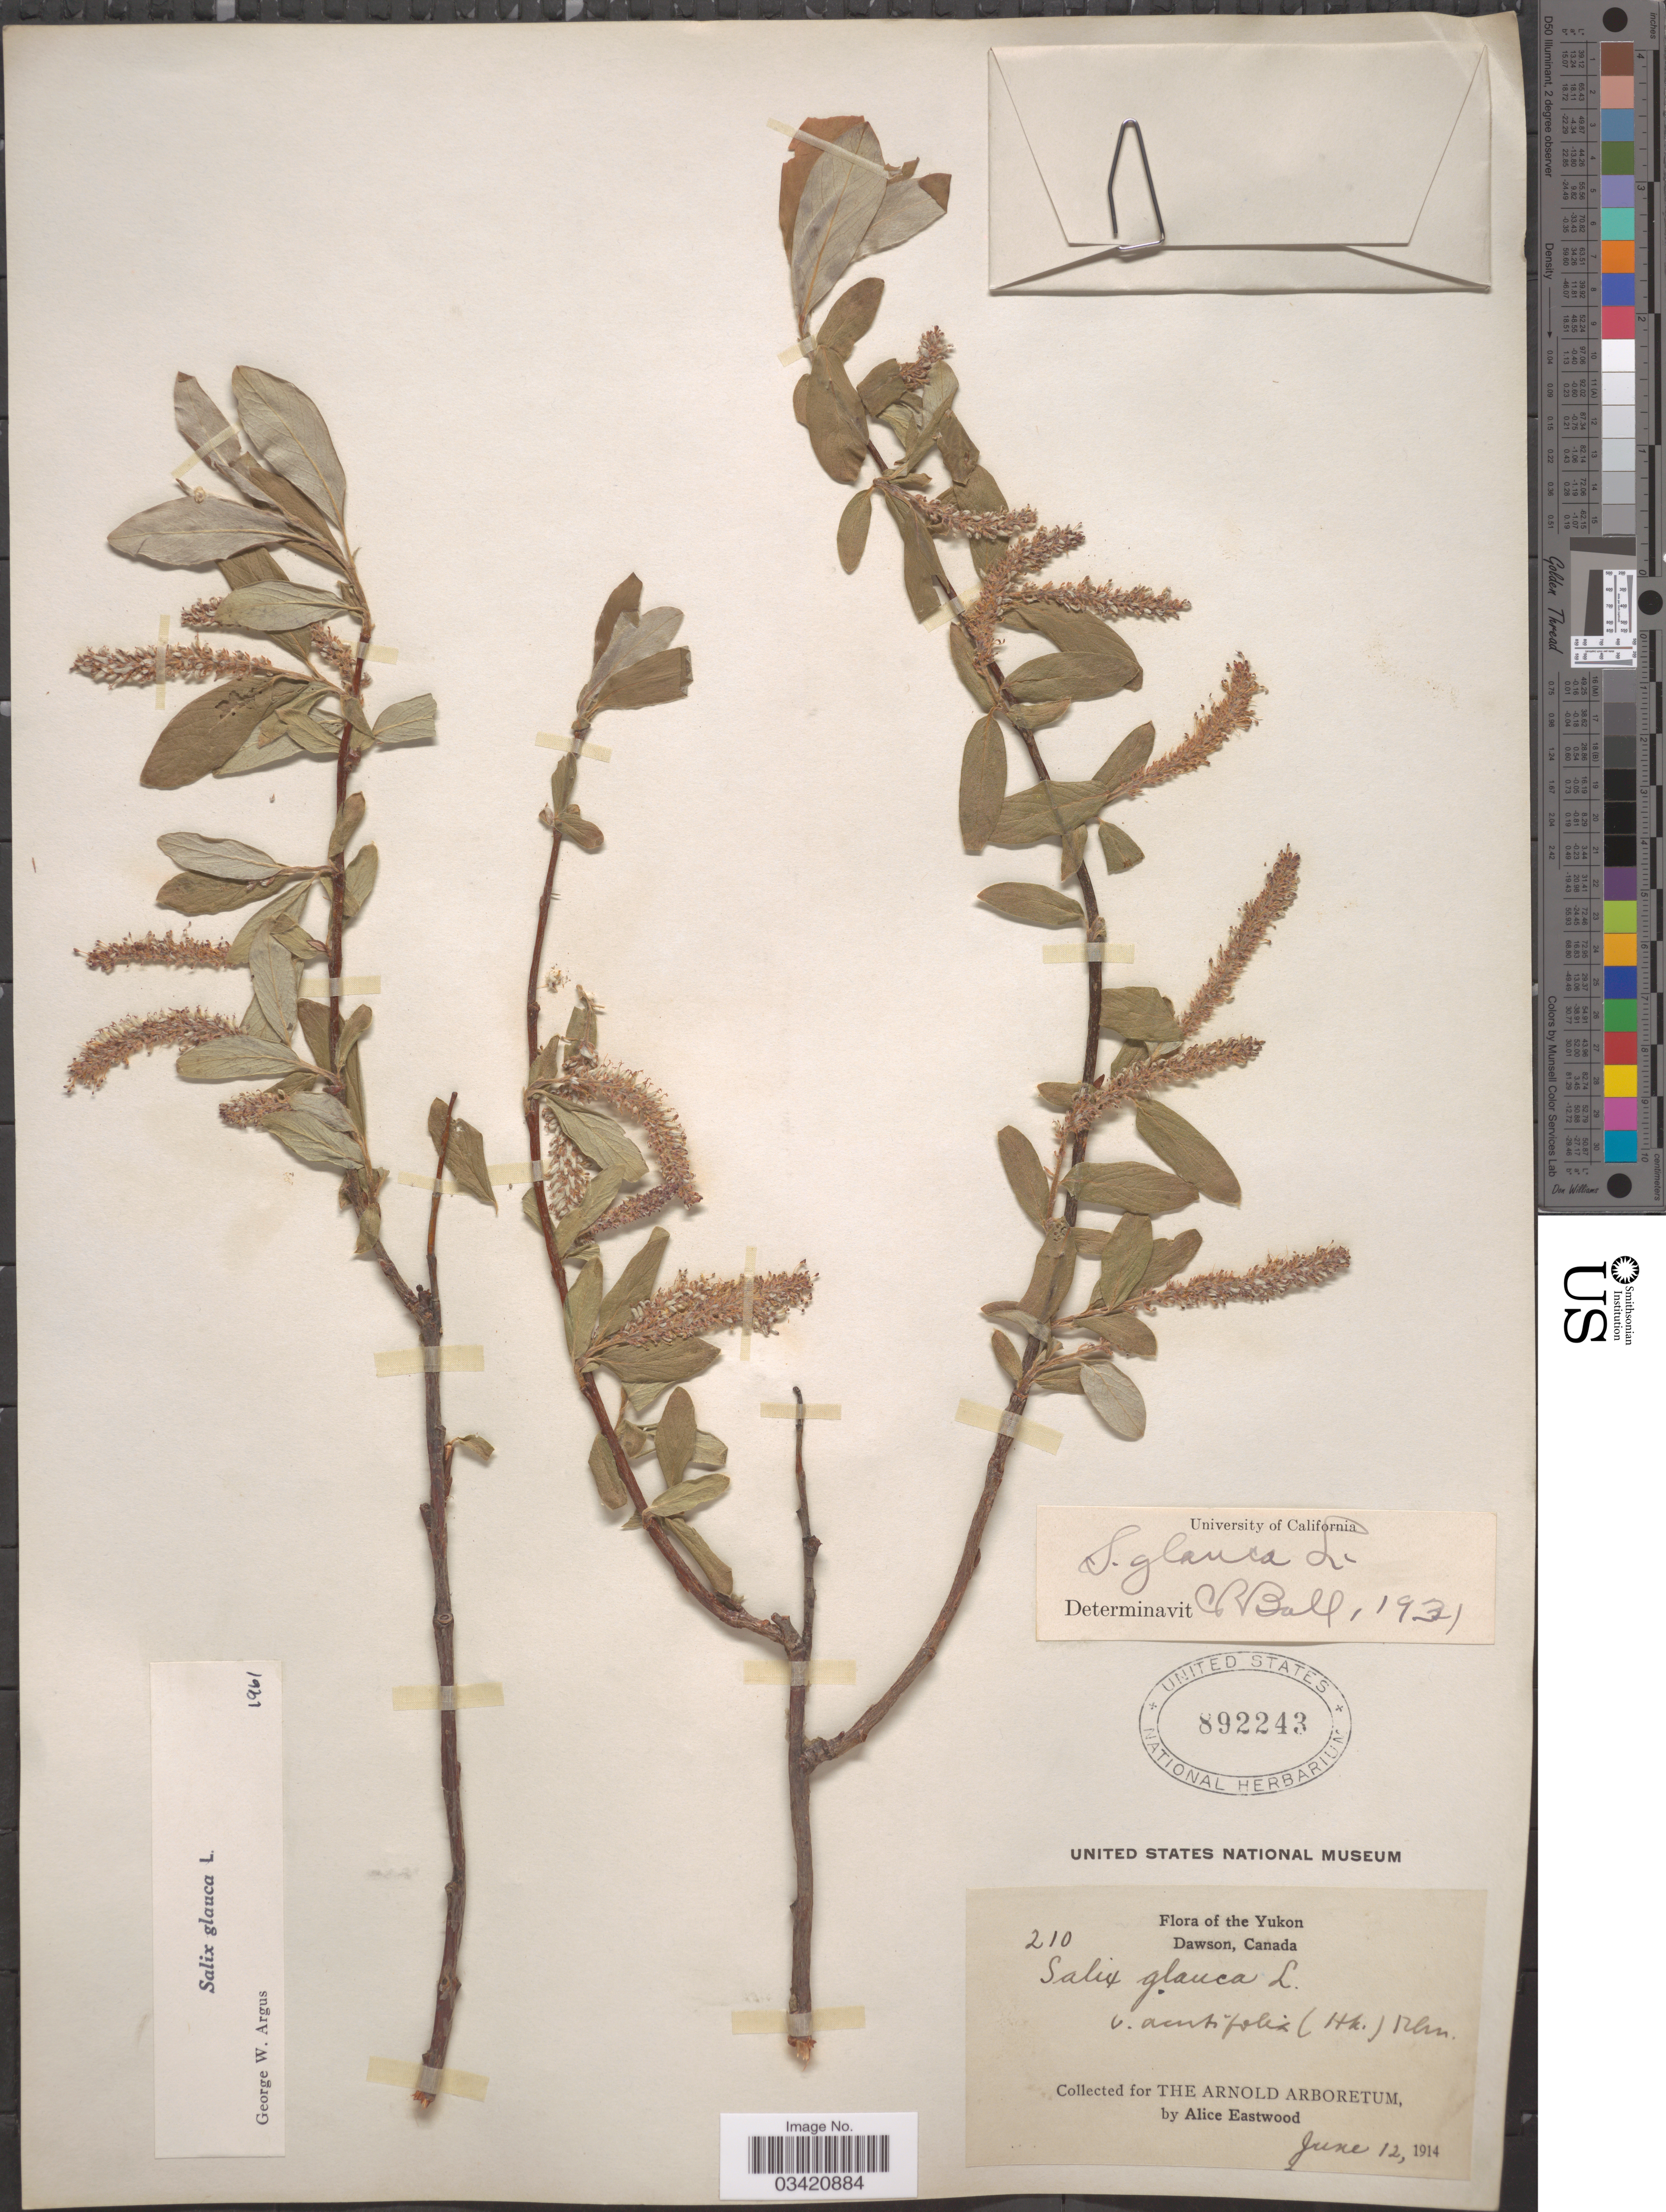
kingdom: Plantae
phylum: Tracheophyta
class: Magnoliopsida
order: Malpighiales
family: Salicaceae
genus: Salix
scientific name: Salix glauca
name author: L.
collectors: A. Eastwood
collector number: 210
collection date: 1914-06-12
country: Canada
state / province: Yukon Territory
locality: Yukon. Dawson.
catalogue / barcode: US 892243